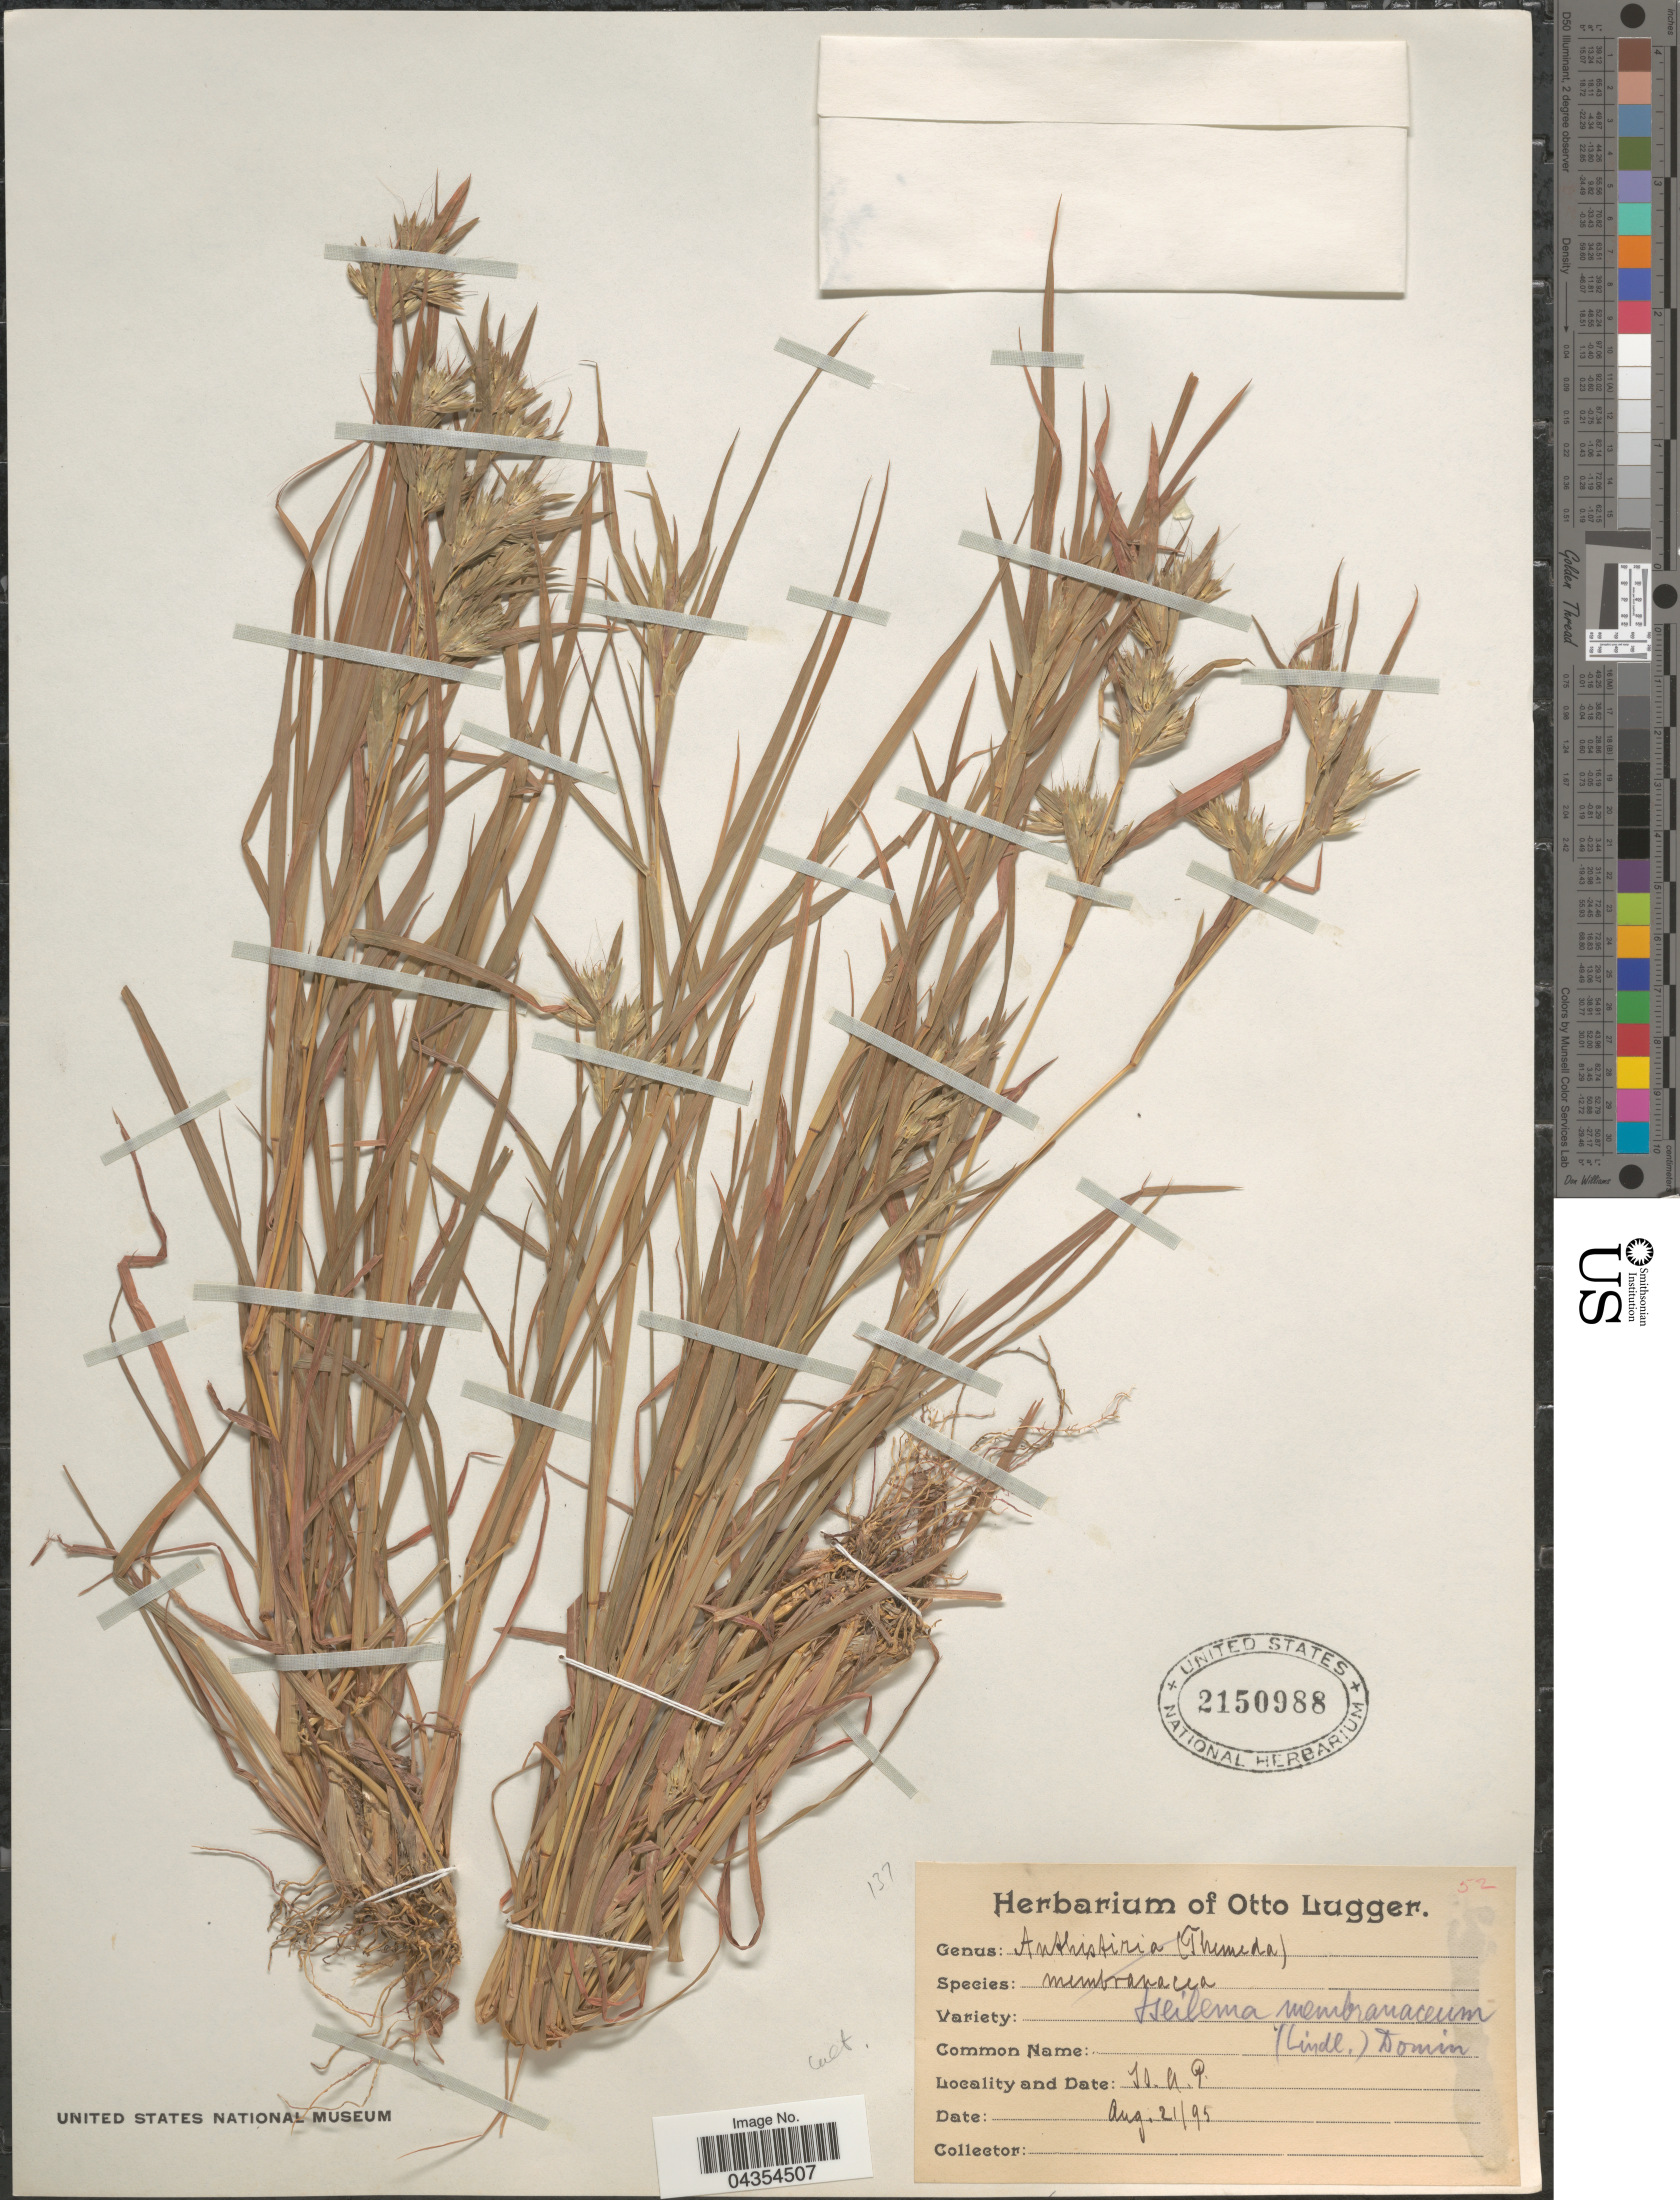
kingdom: Plantae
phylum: Tracheophyta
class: Liliopsida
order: Poales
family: Poaceae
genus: Iseilema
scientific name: Iseilema membranaceum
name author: (Lindl.) Domin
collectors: Ex herb. Otto Lugger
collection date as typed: Transcribed d/m/y: 21/8/95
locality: IO.A.P. [interpreted]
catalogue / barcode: US 2150988